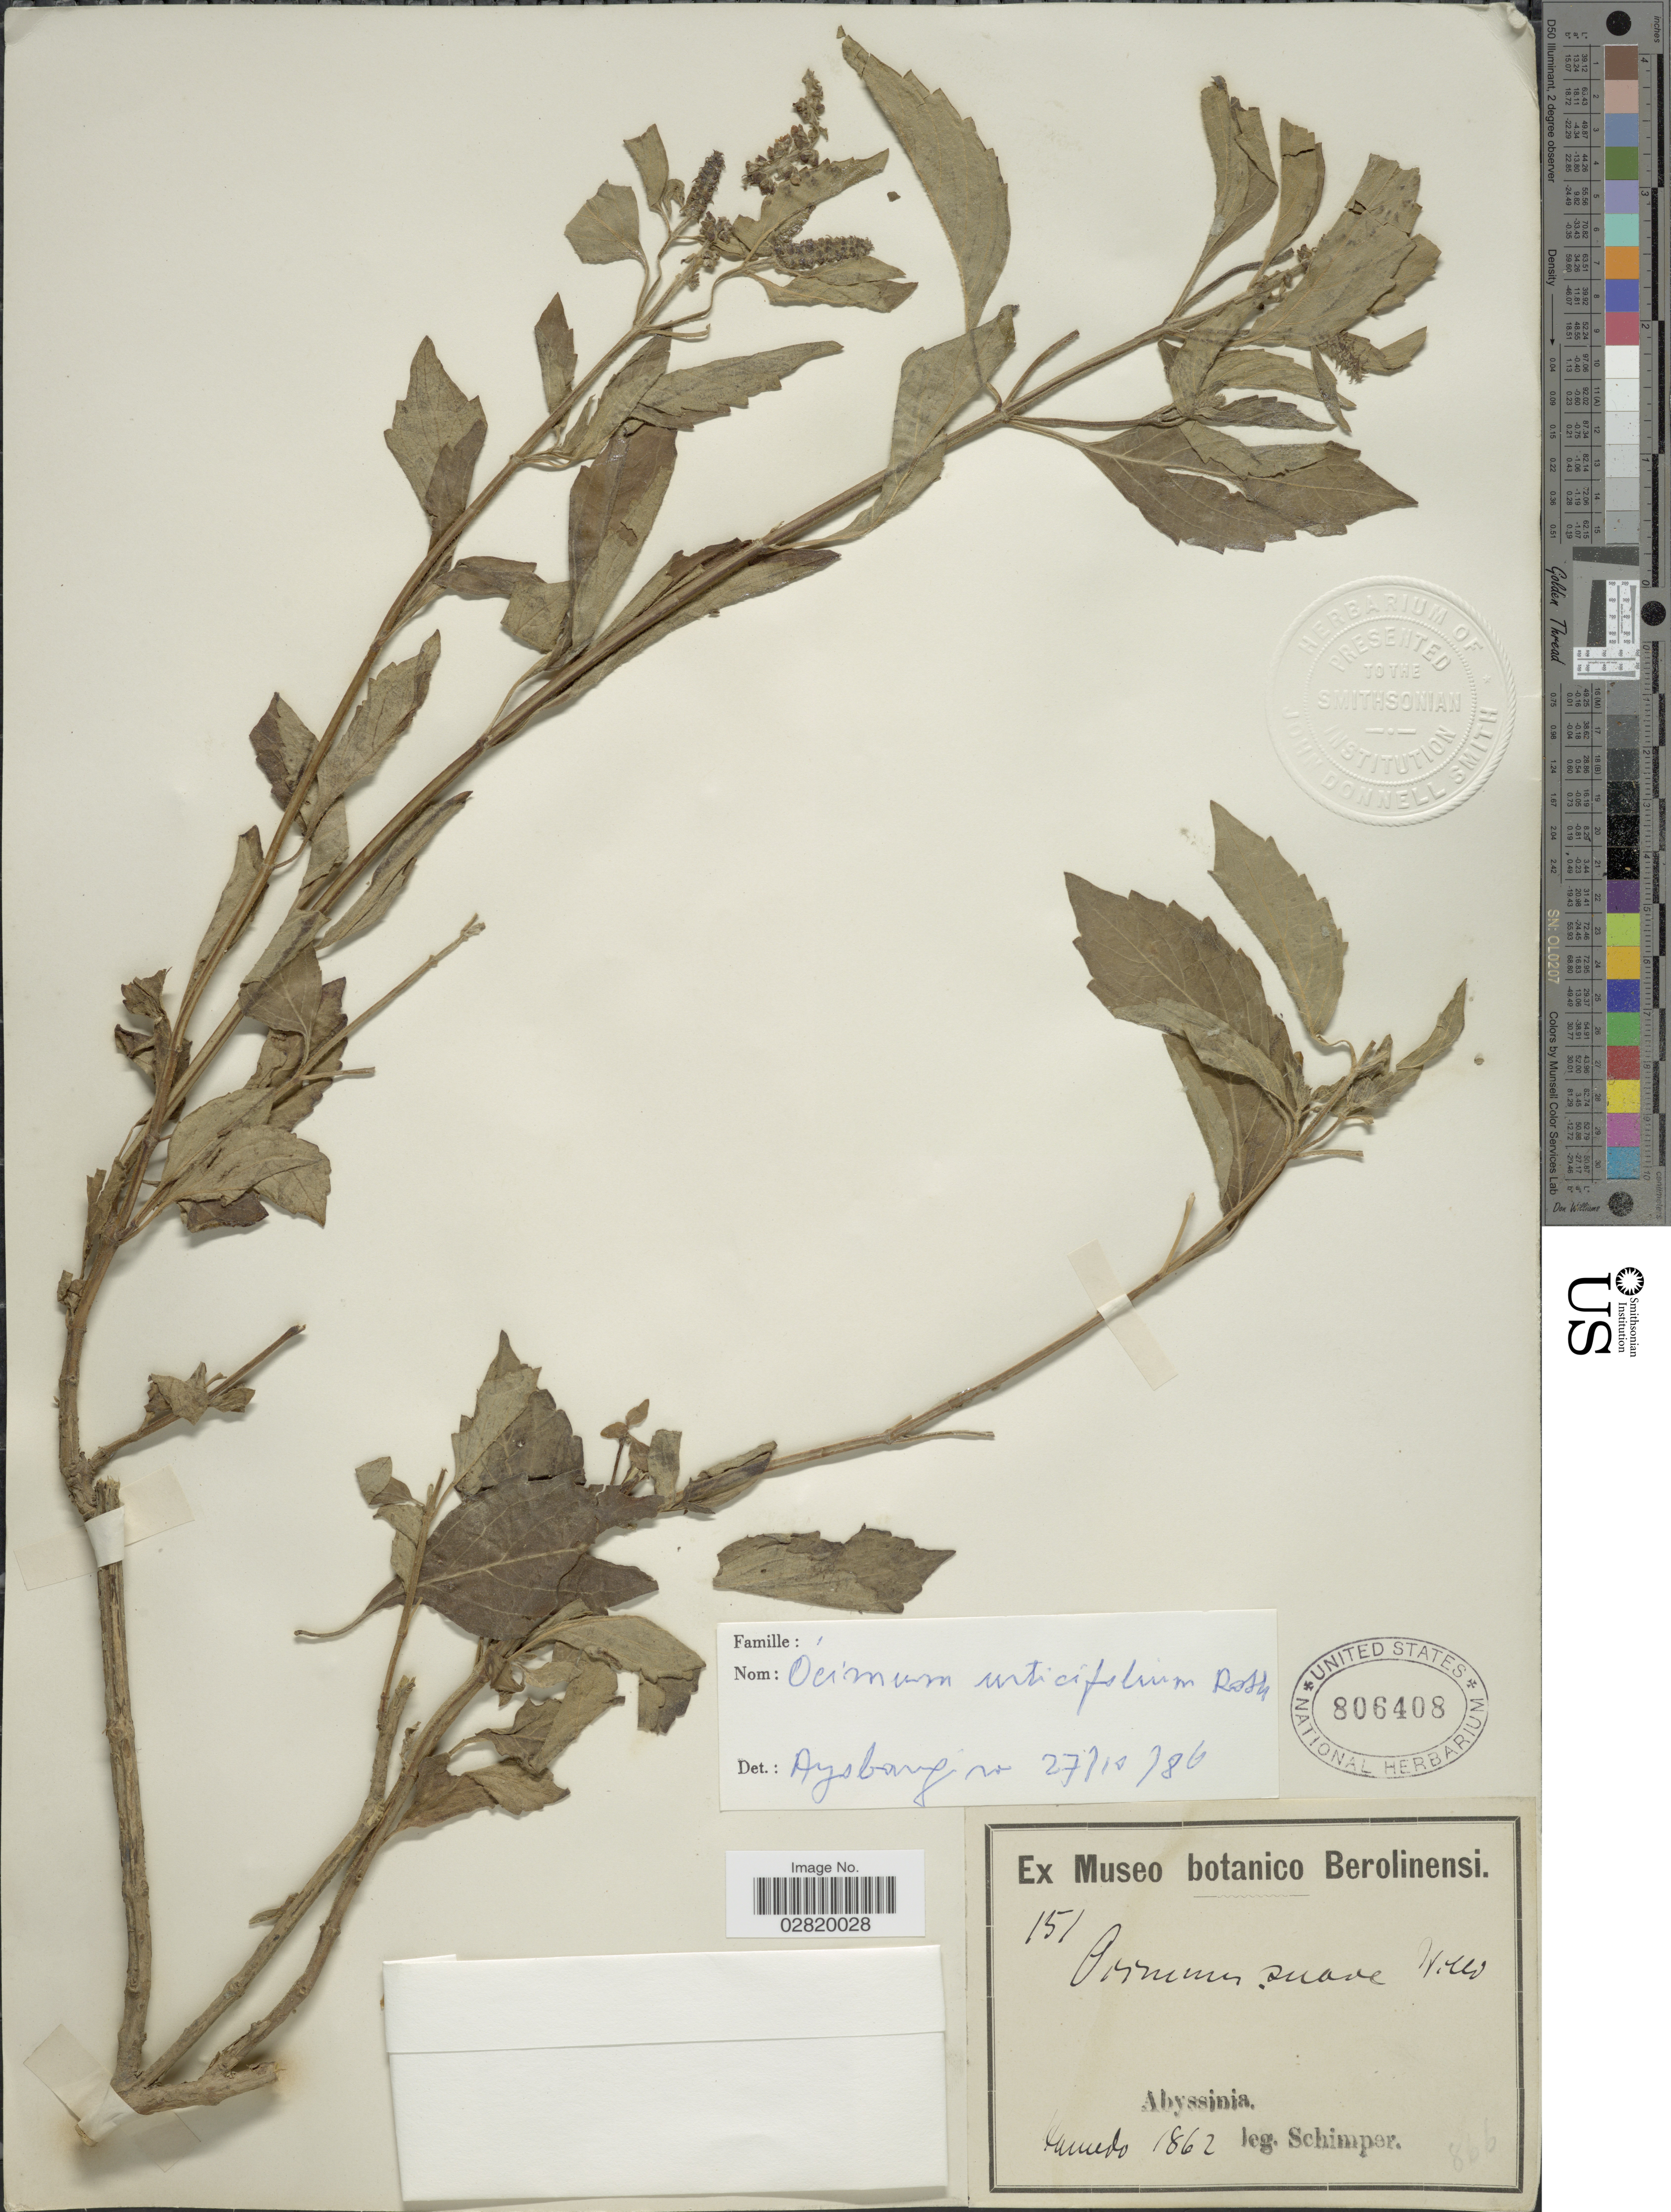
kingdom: Plantae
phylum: Tracheophyta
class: Magnoliopsida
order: Lamiales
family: Lamiaceae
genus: Ocimum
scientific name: Ocimum urticifolium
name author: A. Roth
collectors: -. Schimper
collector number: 151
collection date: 1862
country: Eritrea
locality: Abyssinia, Hamedo.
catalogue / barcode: US 806408